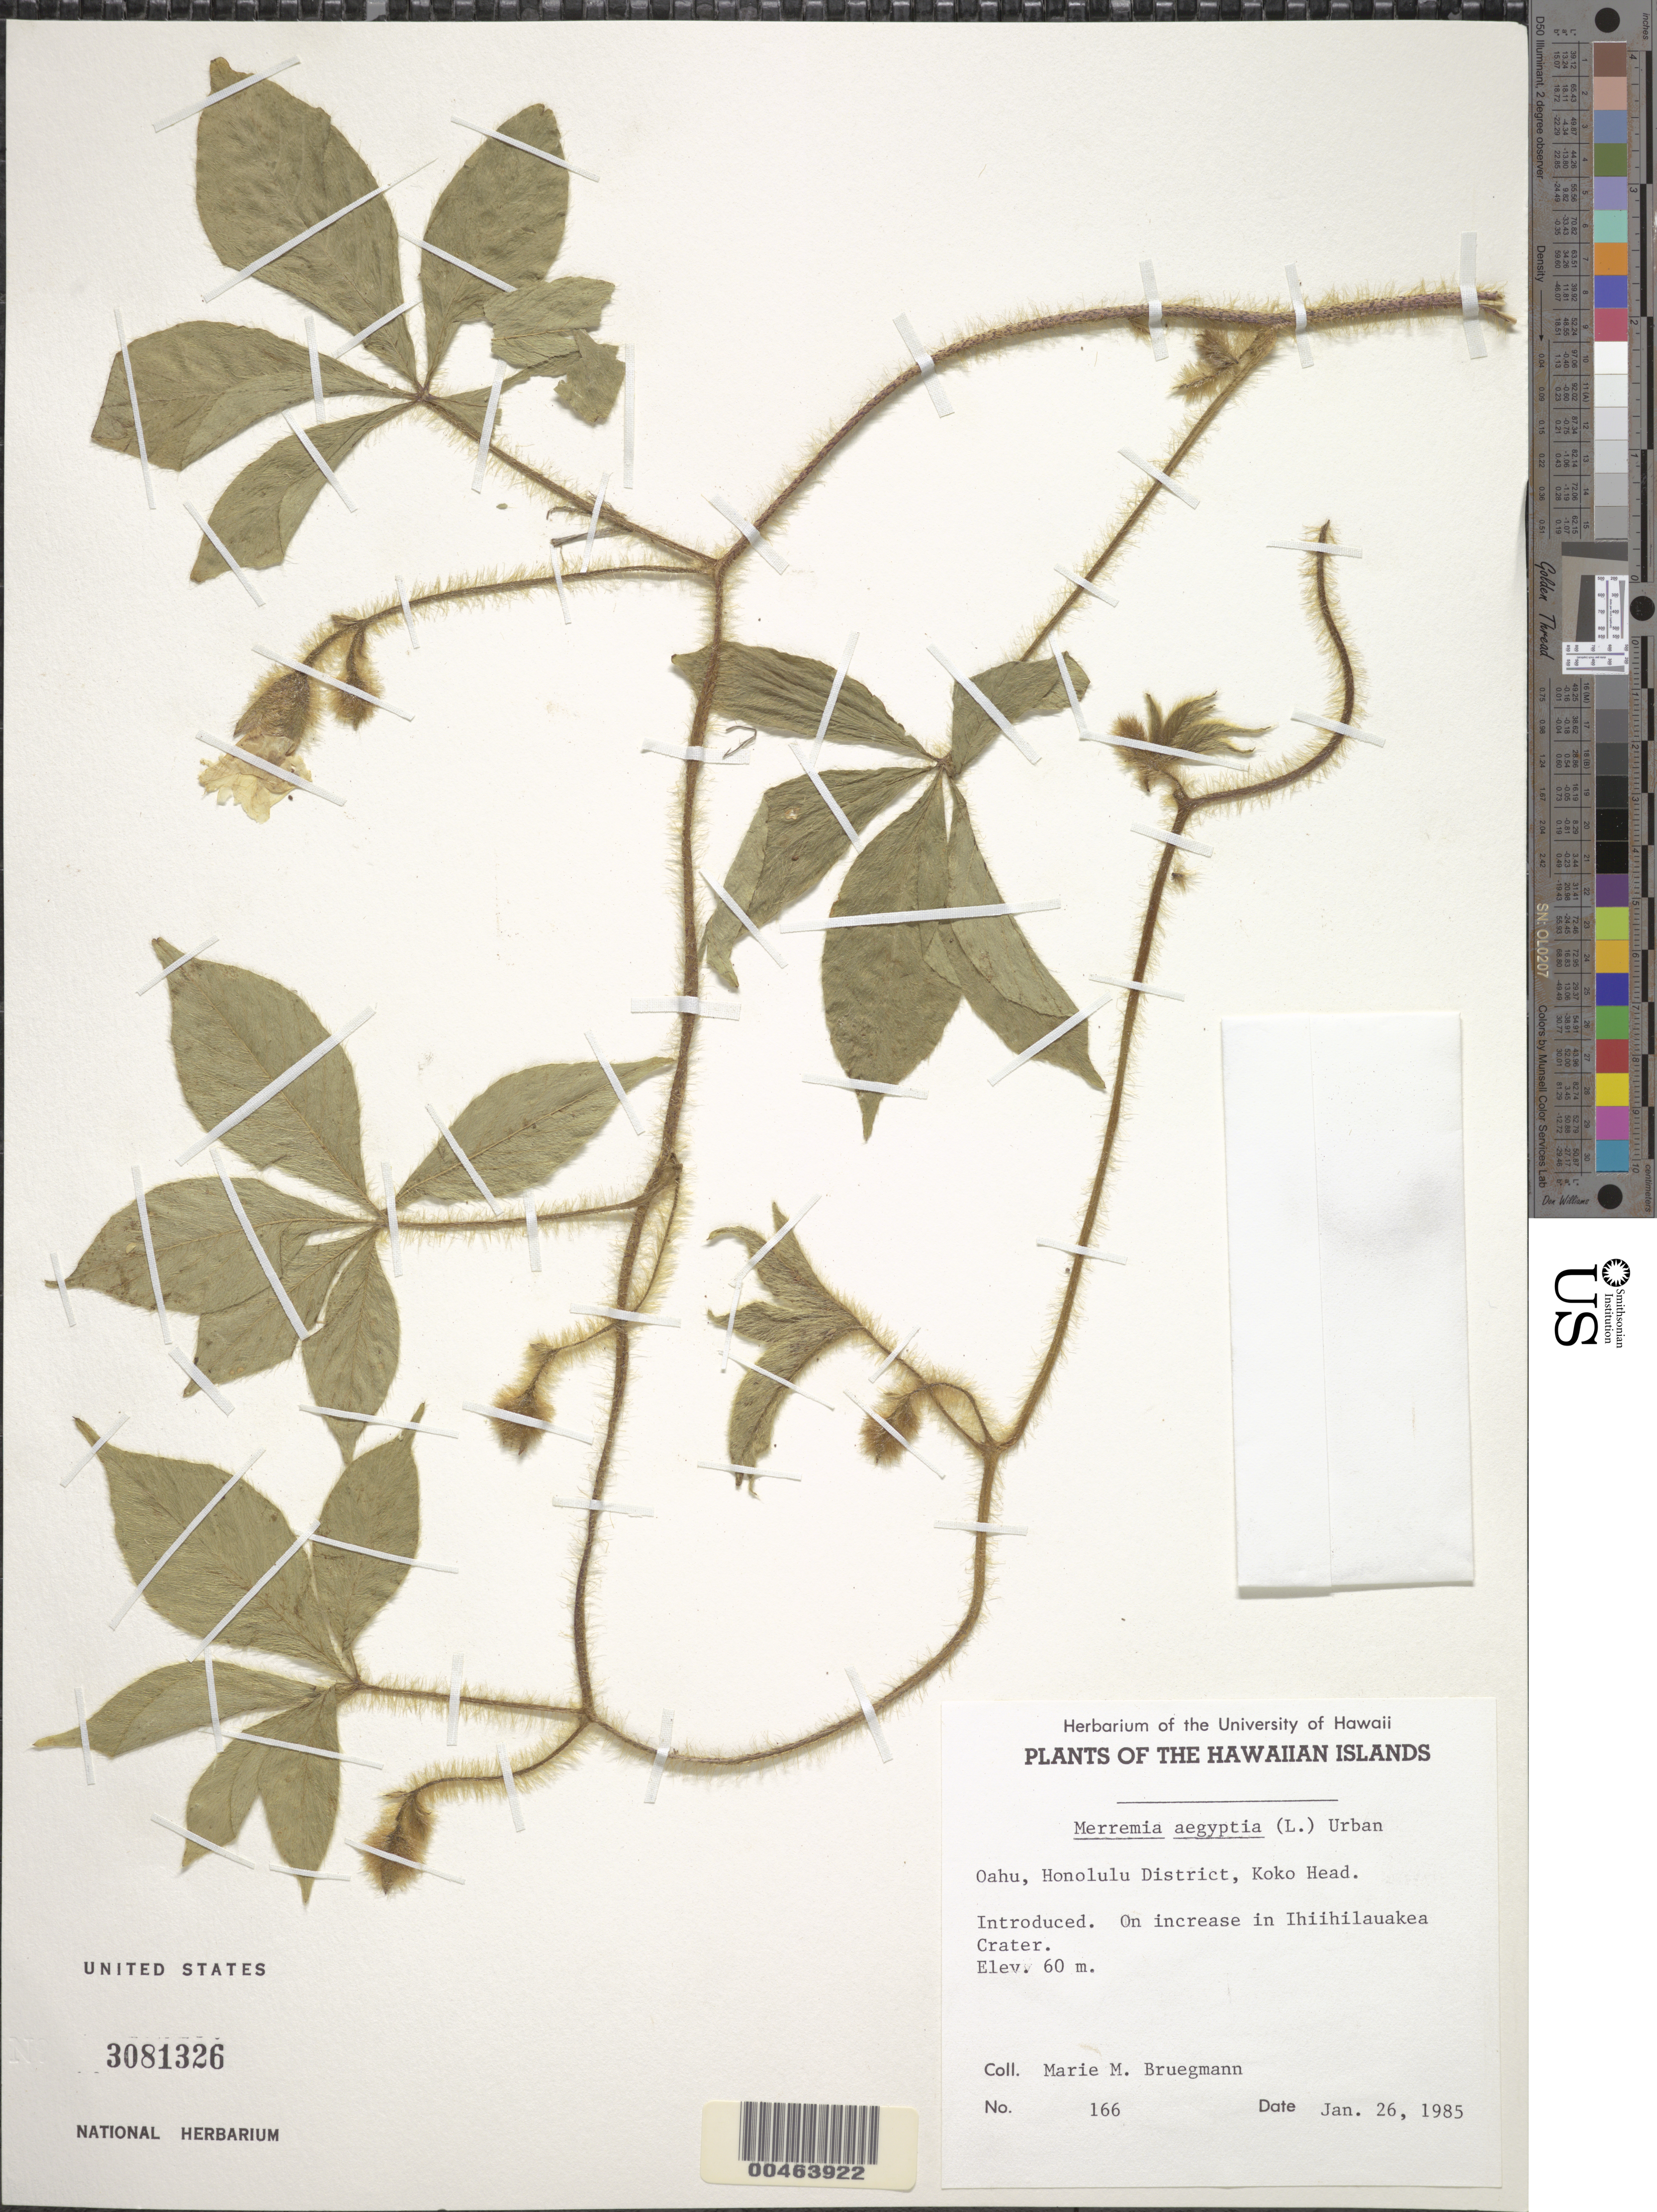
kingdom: Plantae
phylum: Tracheophyta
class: Magnoliopsida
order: Solanales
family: Convolvulaceae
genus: Distimake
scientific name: Distimake aegyptius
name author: (L.) A. R. Simões & Staples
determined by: Wagner, W. L., (BOT), Smithsonian Institution - National Museum of Natural History (UNITED STATES)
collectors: M. Bruegmann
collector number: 166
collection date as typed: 26 Jan 1985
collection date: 1985-01-26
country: United States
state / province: Hawaii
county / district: Honolulu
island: Oahu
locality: Honolulu District, Koko Head. On increase in Ihiihilauakea Crater.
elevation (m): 60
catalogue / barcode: US 3081326